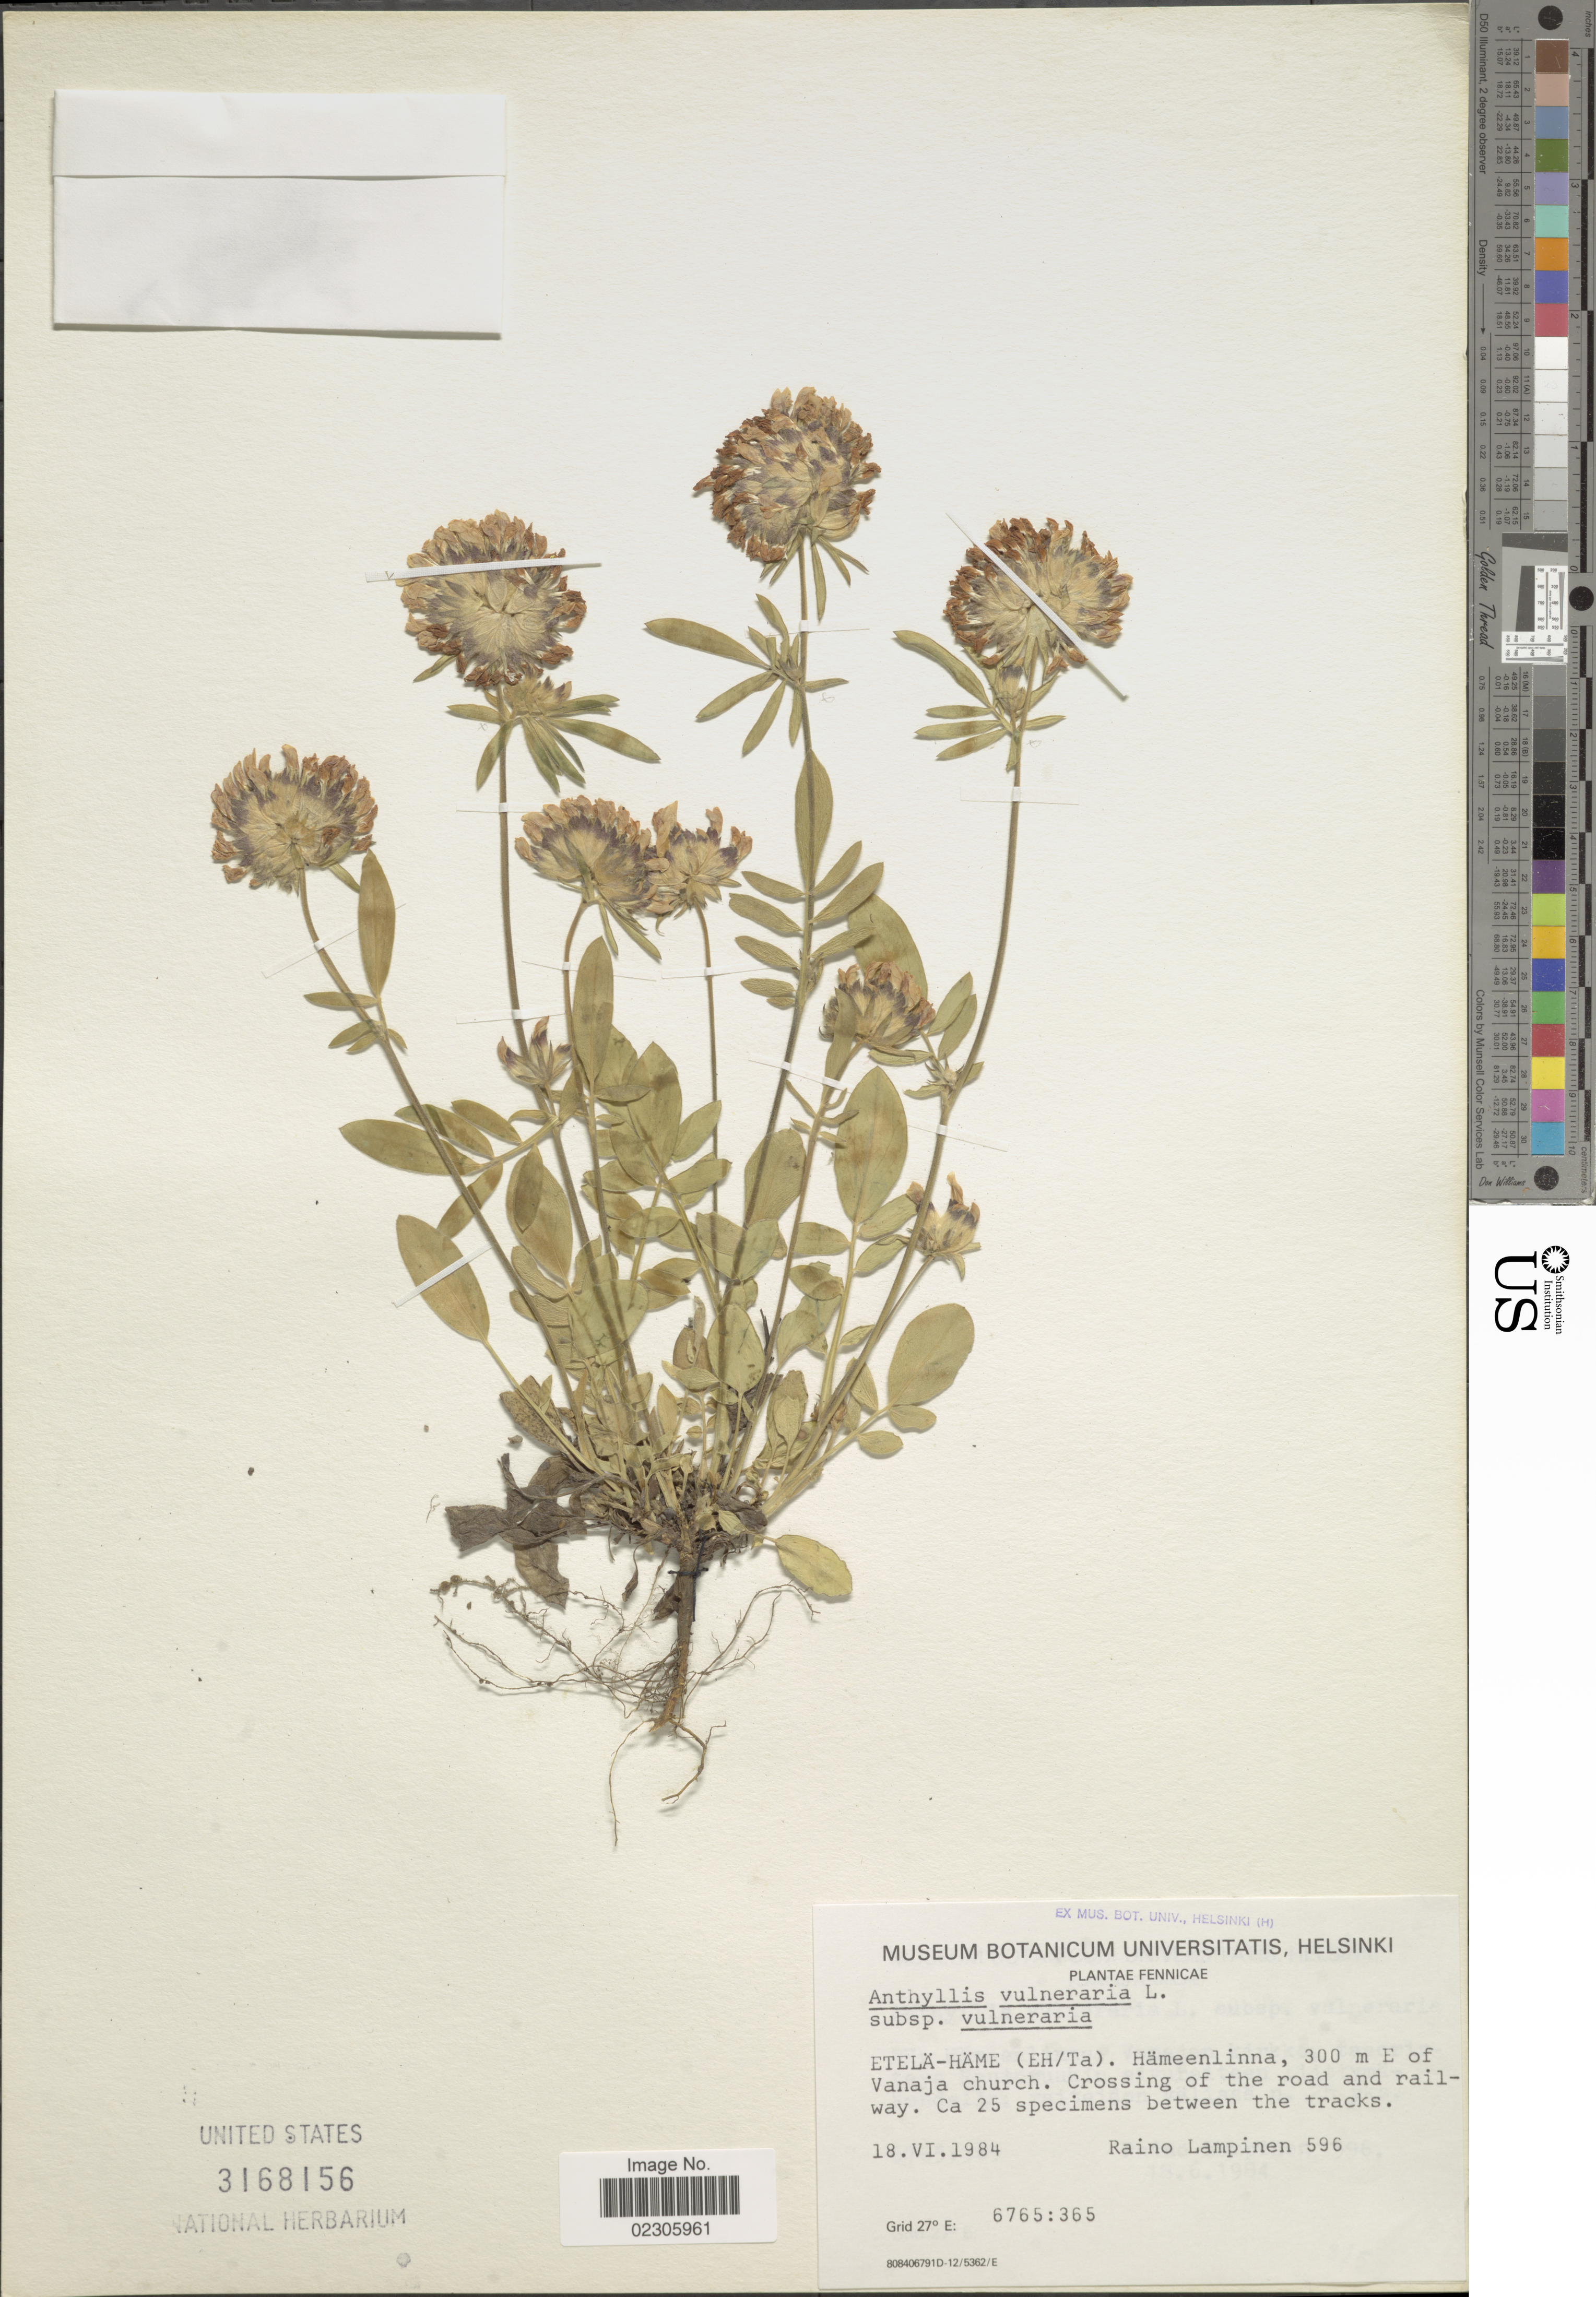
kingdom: Plantae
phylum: Tracheophyta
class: Magnoliopsida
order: Fabales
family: Fabaceae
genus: Anthyllis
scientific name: Anthyllis vulneraria subsp. vulneraria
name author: L.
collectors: R. Lampinen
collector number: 596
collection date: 1984-06-18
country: Finland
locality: Fennicae, Etela-Hame (Eh/Ta), Hamenlinna, E of Vanaja church, crossing of the railway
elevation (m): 300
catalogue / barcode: US 3168156